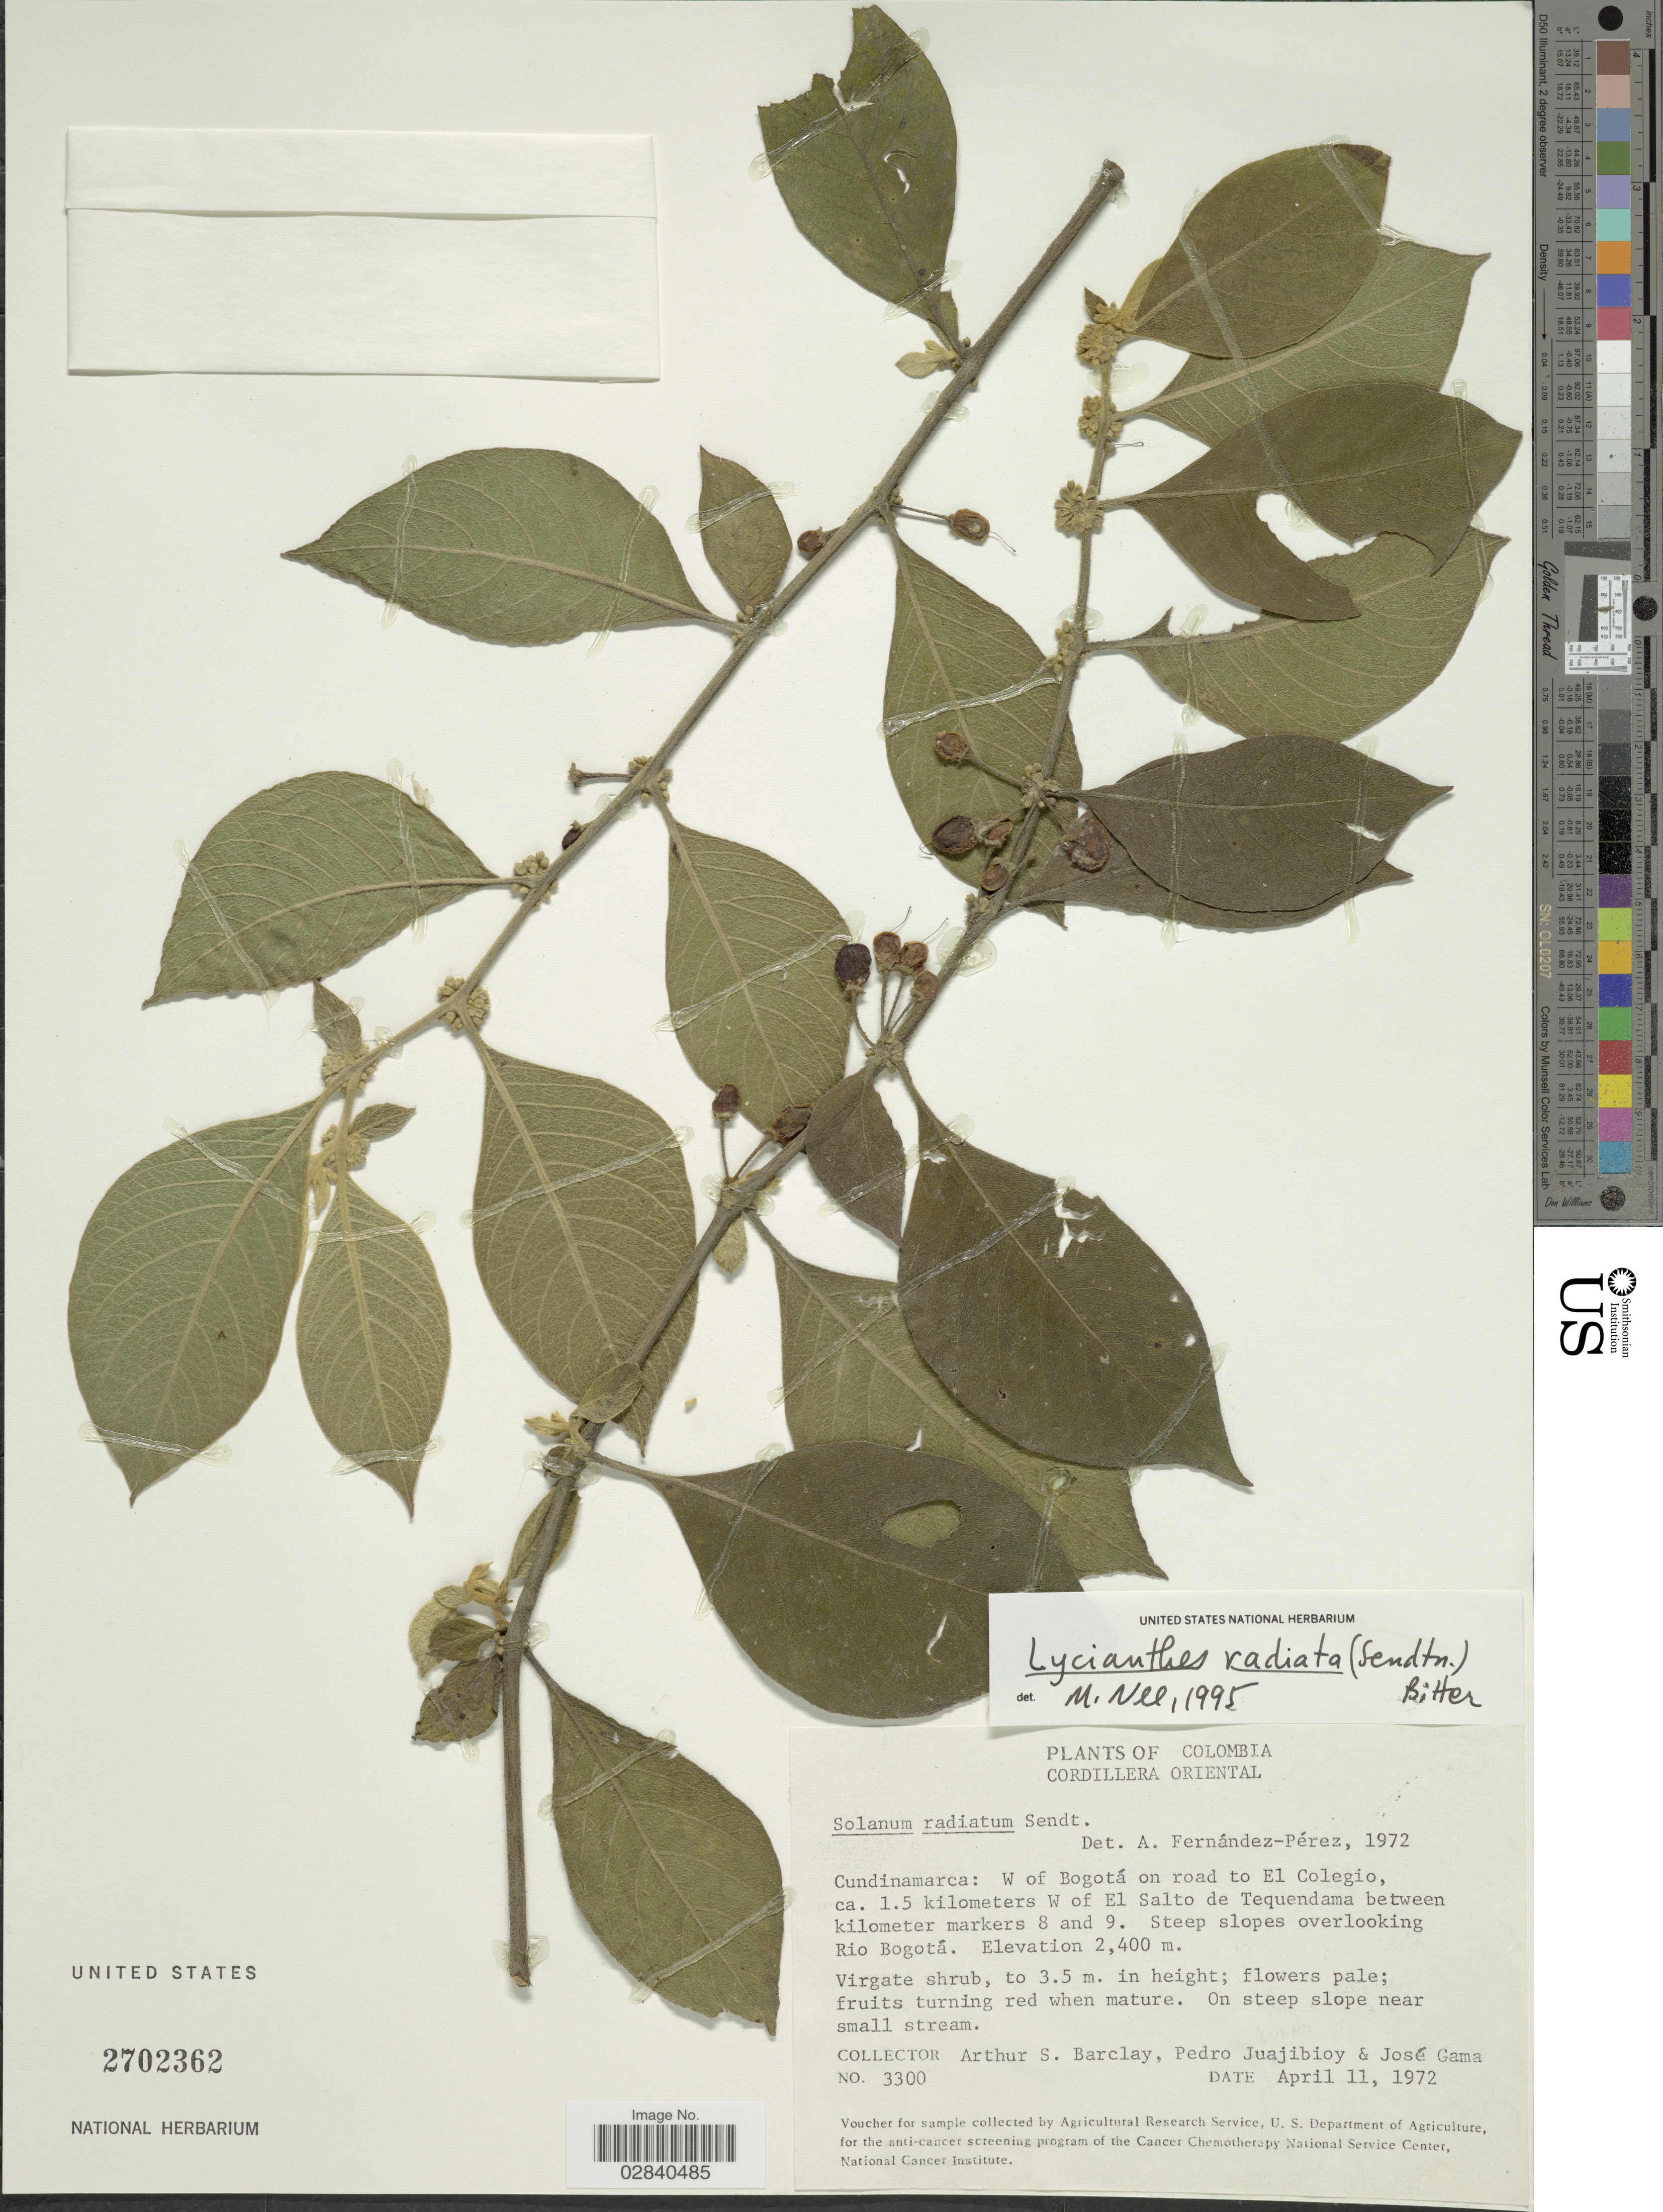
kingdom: Plantae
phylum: Tracheophyta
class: Magnoliopsida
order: Solanales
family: Solanaceae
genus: Lycianthes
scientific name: Lycianthes radiata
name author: (Sendtn.) Bitter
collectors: A. S. Barclay, P. Juajibioy & J. Gama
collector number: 3300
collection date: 1972-04-11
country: Colombia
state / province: Cundinamarca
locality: Cordillera Oriental, Cundinamarca: W of Bogotá on road to El Colegio, ca. 1.5 kilometers W of El Salto de Tequendama between kilometer markers 8 and 9, Steep slopes overlooking Rio Bogotá.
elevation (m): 2400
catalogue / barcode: US 2702362